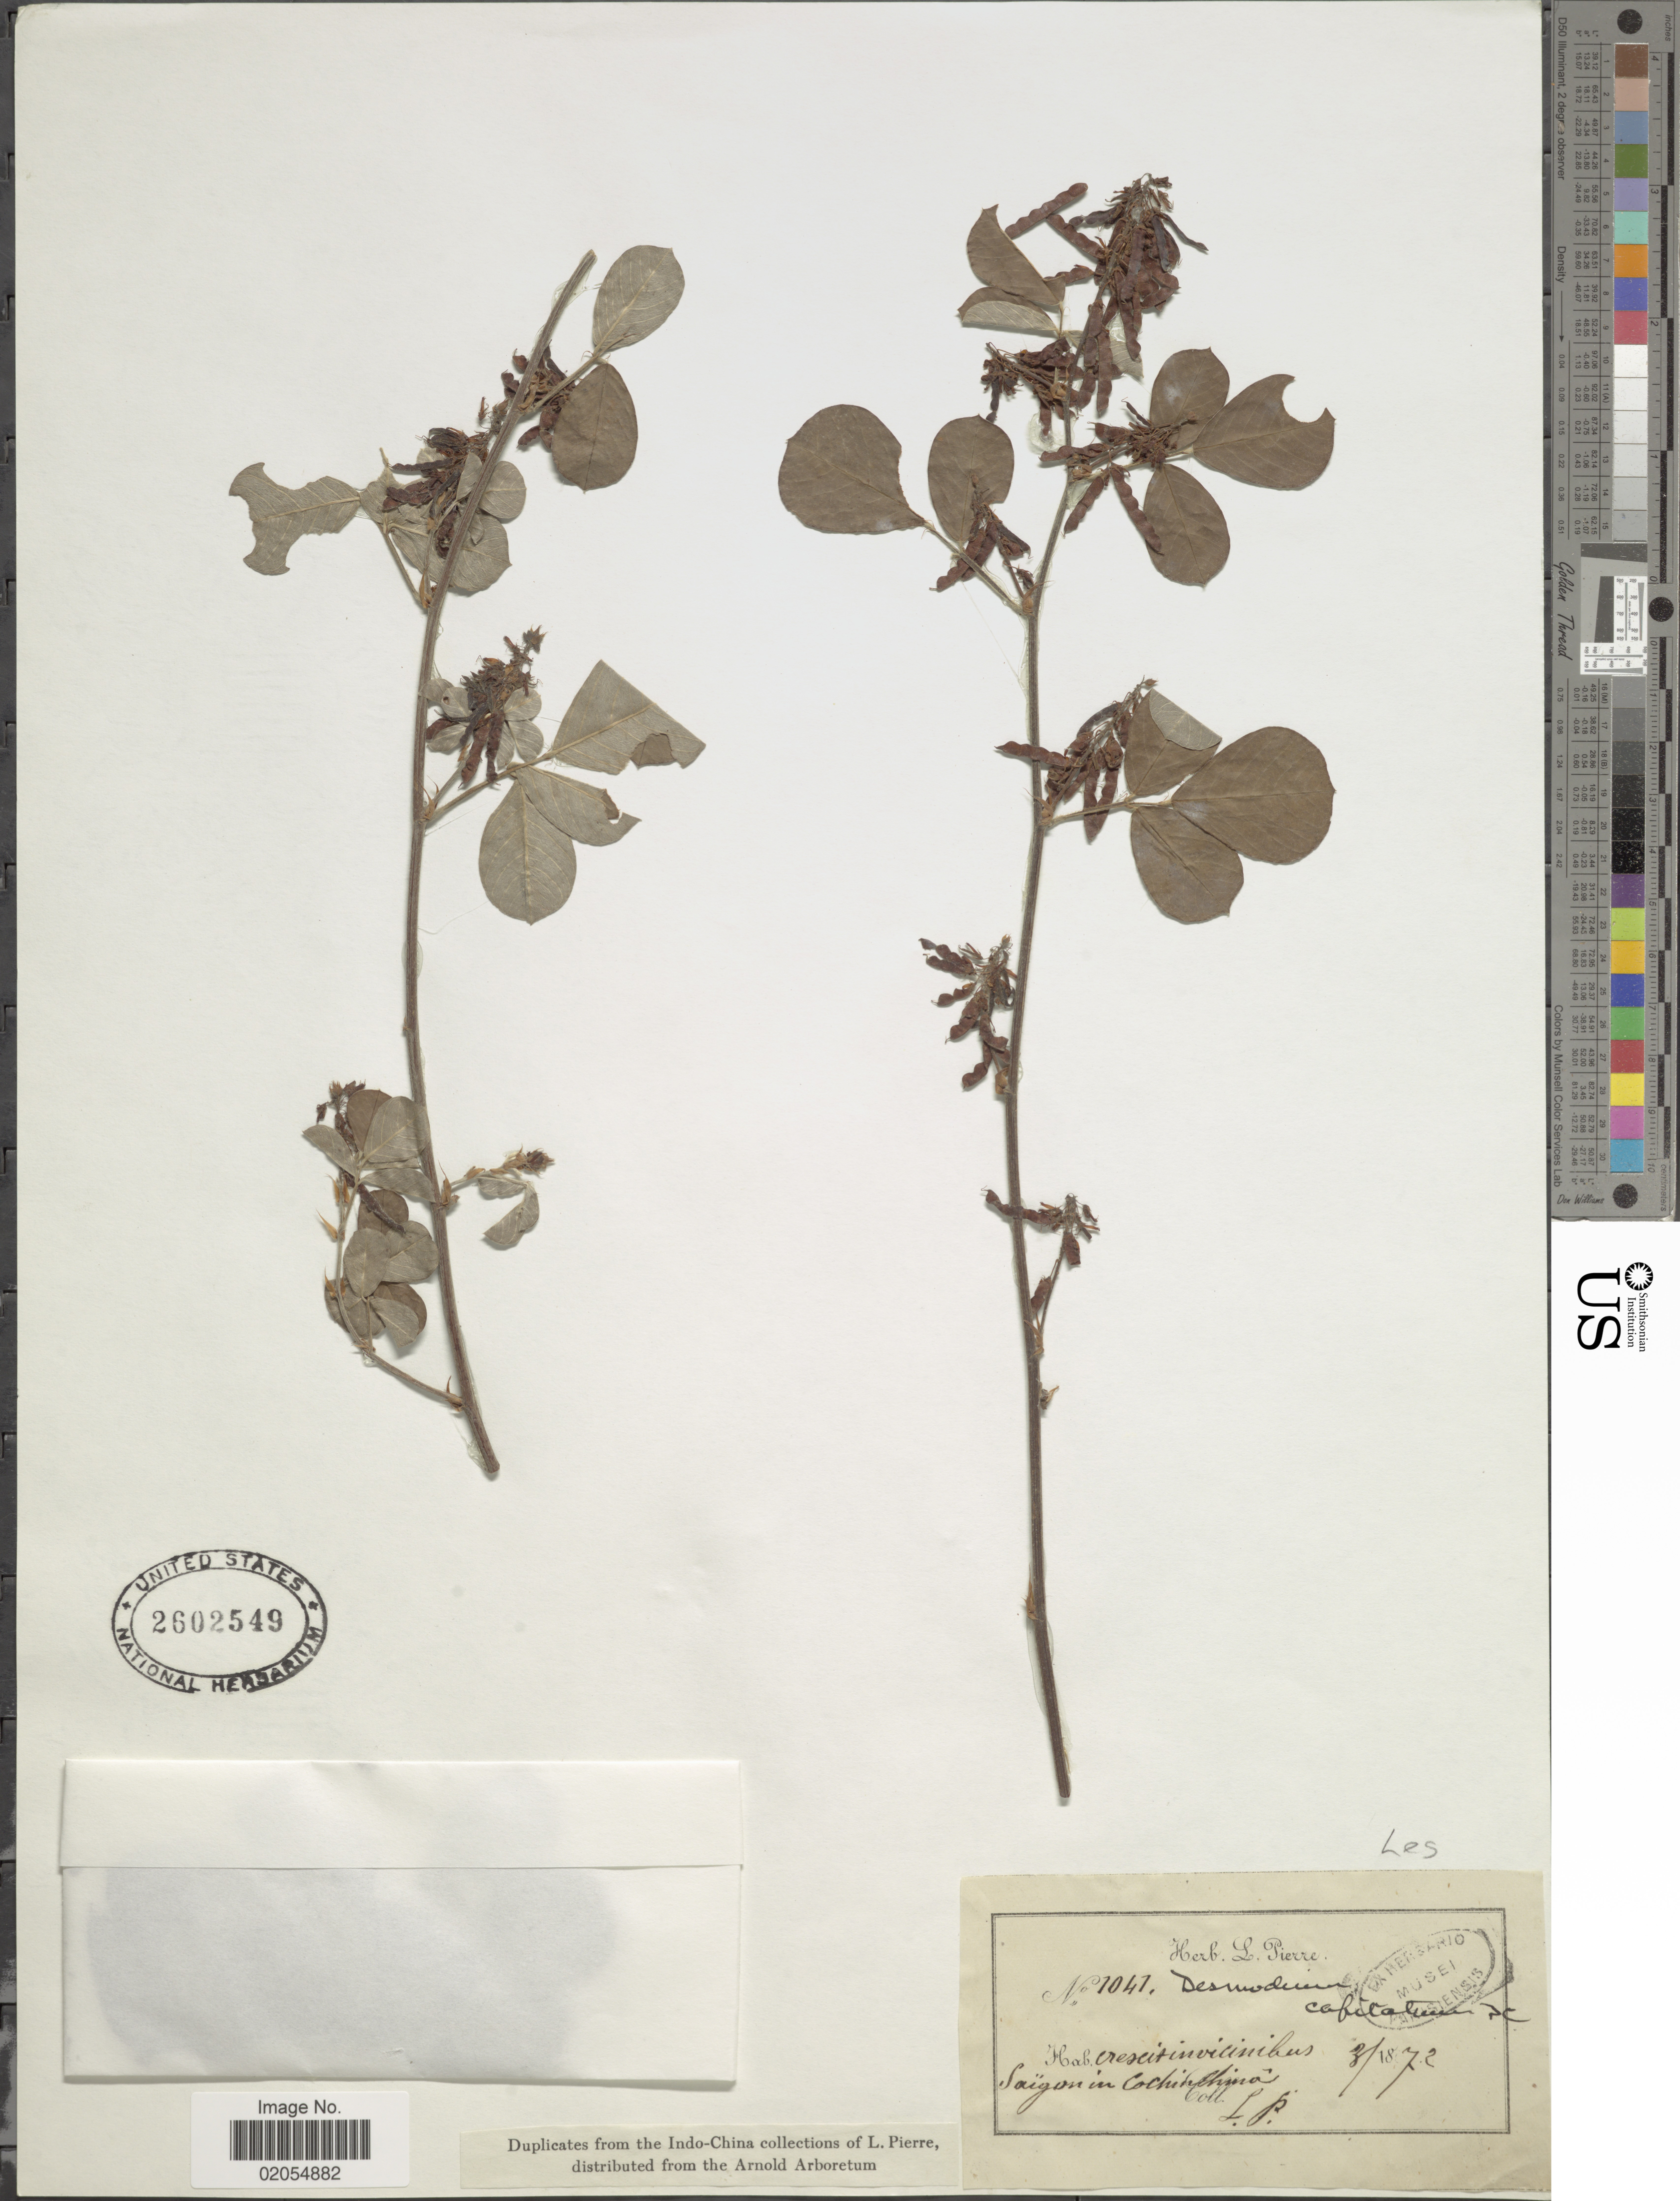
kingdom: Plantae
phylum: Tracheophyta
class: Magnoliopsida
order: Fabales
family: Fabaceae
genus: Grona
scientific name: Grona retroflexa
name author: (L.) H. Ohashi & K. Ohashi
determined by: Strong, Mark T., (BOT), Smithsonian Institution - National Museum of Natural History (UNITED STATES)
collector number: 1047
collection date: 1872-08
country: Vietnam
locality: Saigon in Cochinchina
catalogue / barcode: US 2602549